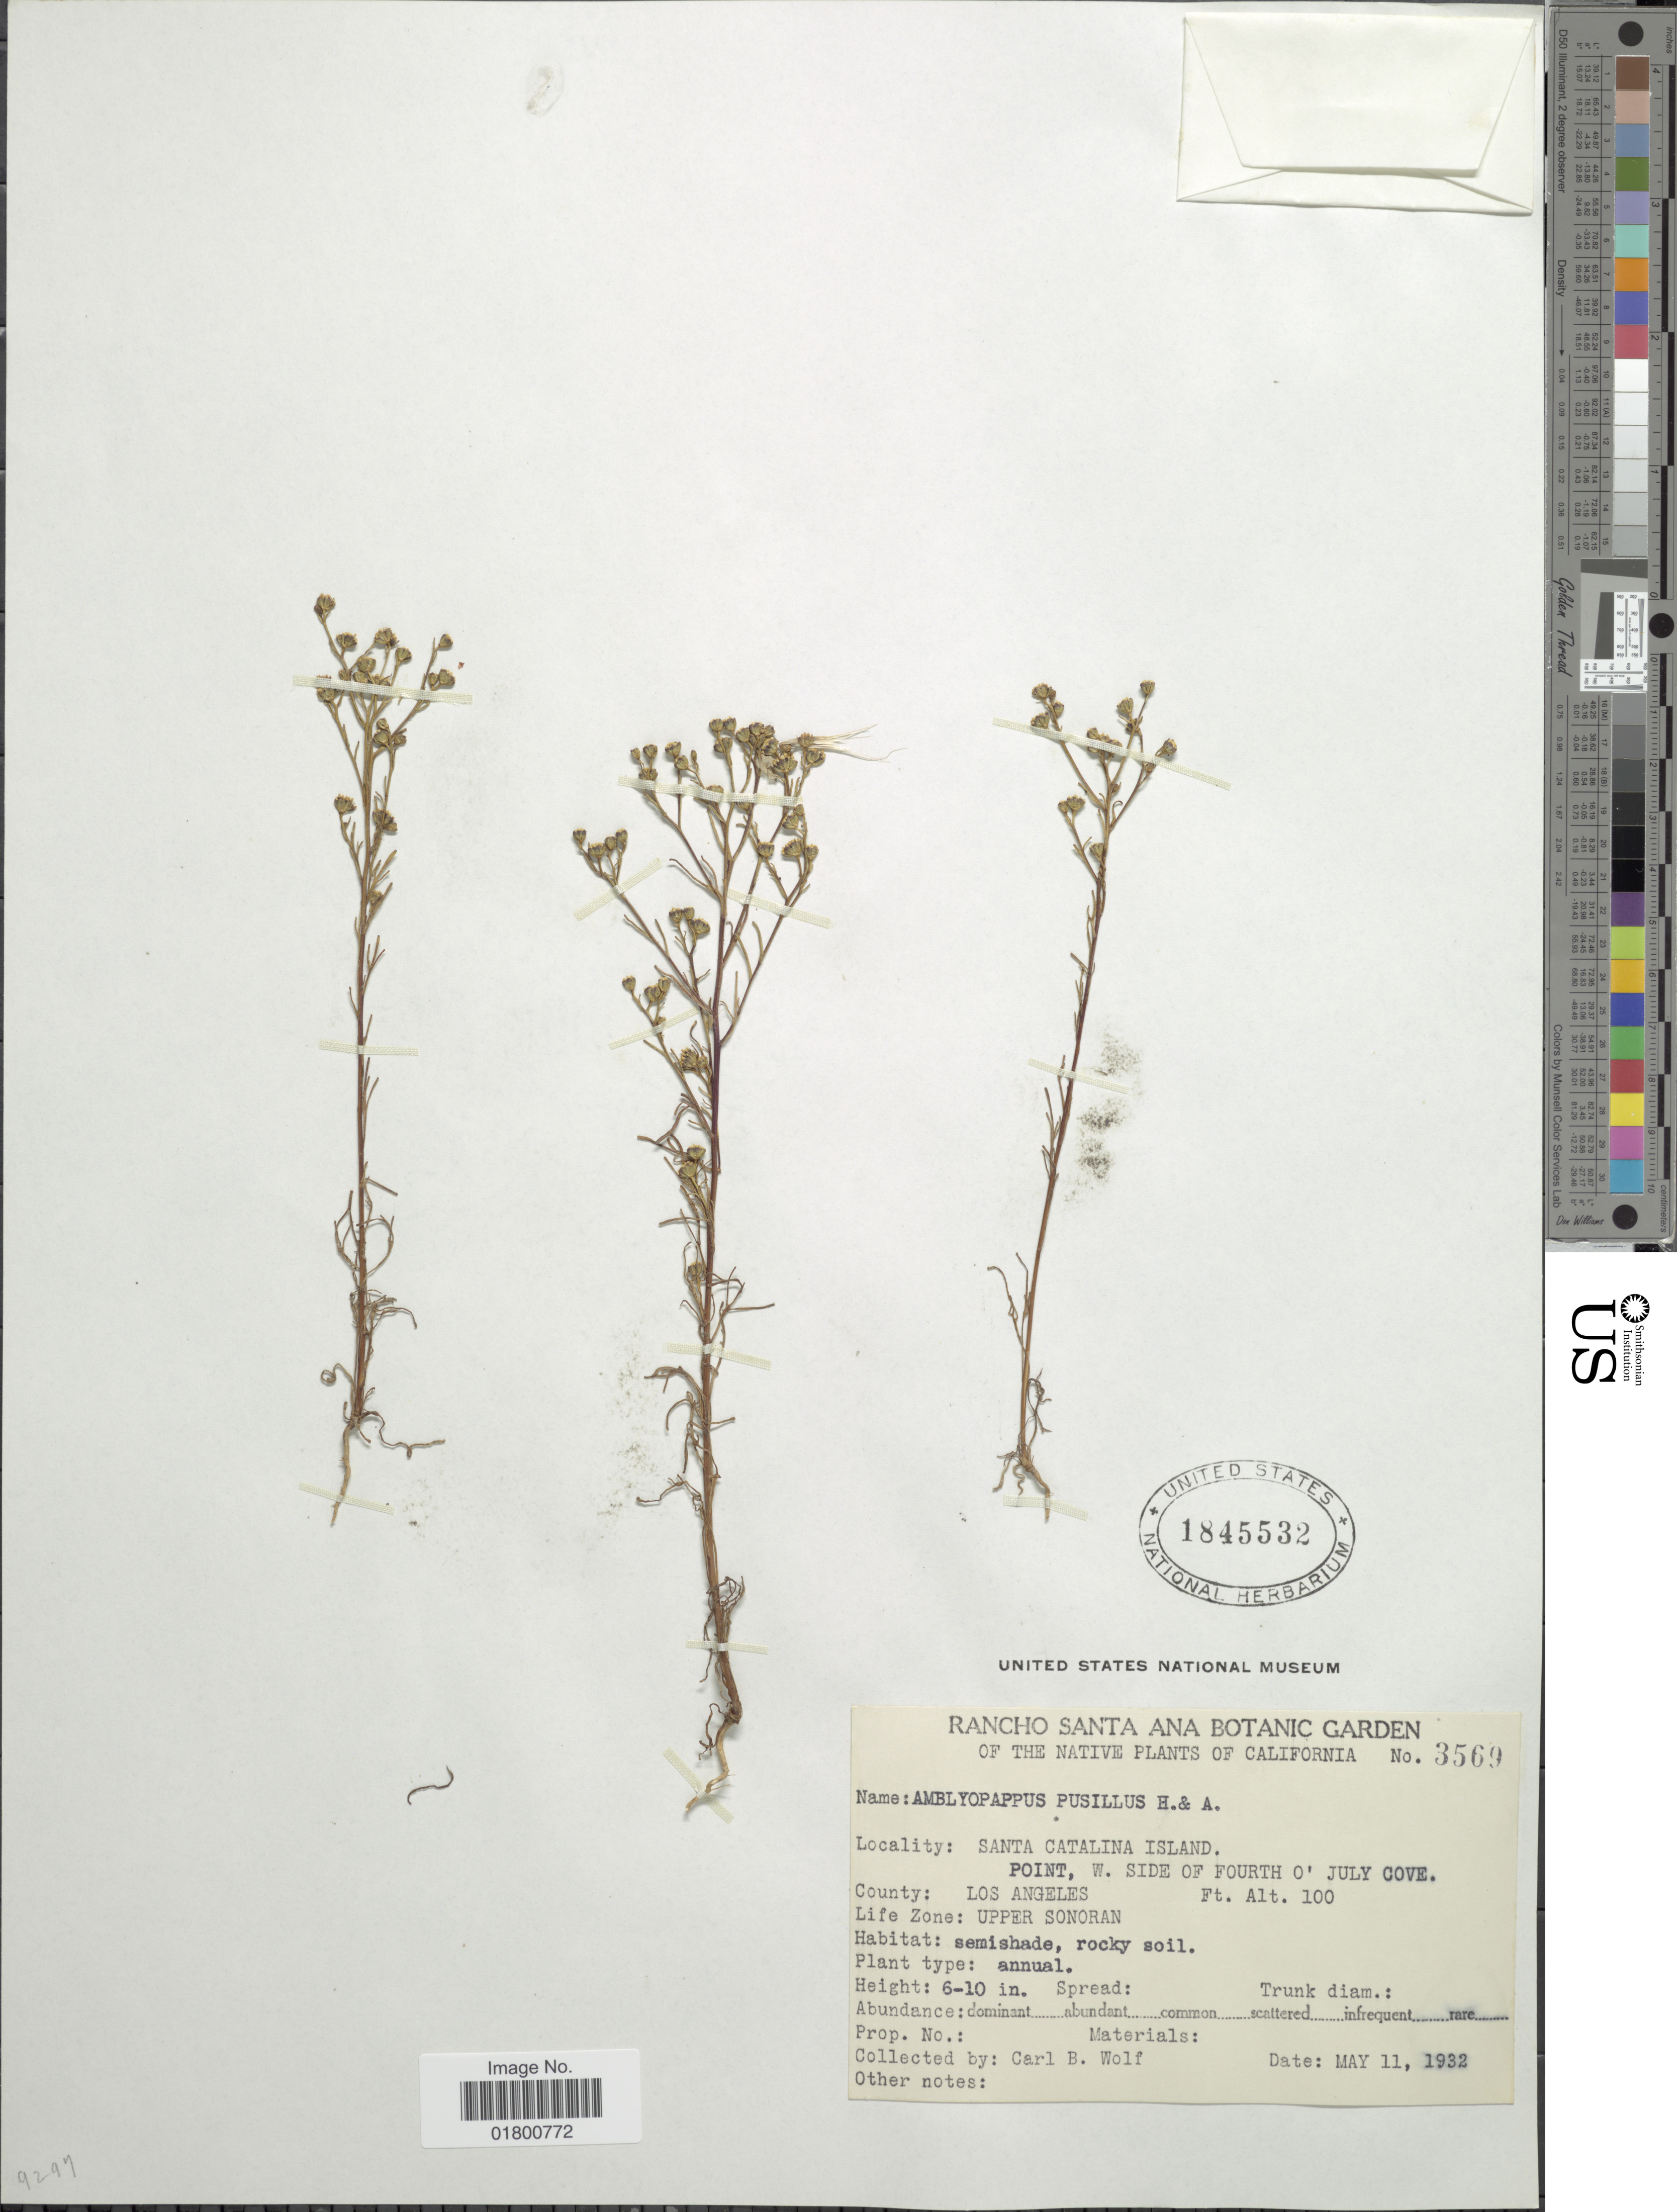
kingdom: Plantae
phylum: Tracheophyta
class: Magnoliopsida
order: Asterales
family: Asteraceae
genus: Amblyopappus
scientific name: Amblyopappus pusillus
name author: Hook. & Arn.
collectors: C. B. Wolf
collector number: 3569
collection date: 1932-05-11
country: United States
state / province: California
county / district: Los Angeles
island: Santa Catalina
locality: Santa Catalina Island, Point, W. side of Fourth O'July Cove, County Los Angeles, Life Zone: Upper Sonoran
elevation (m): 30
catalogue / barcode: US 1845532